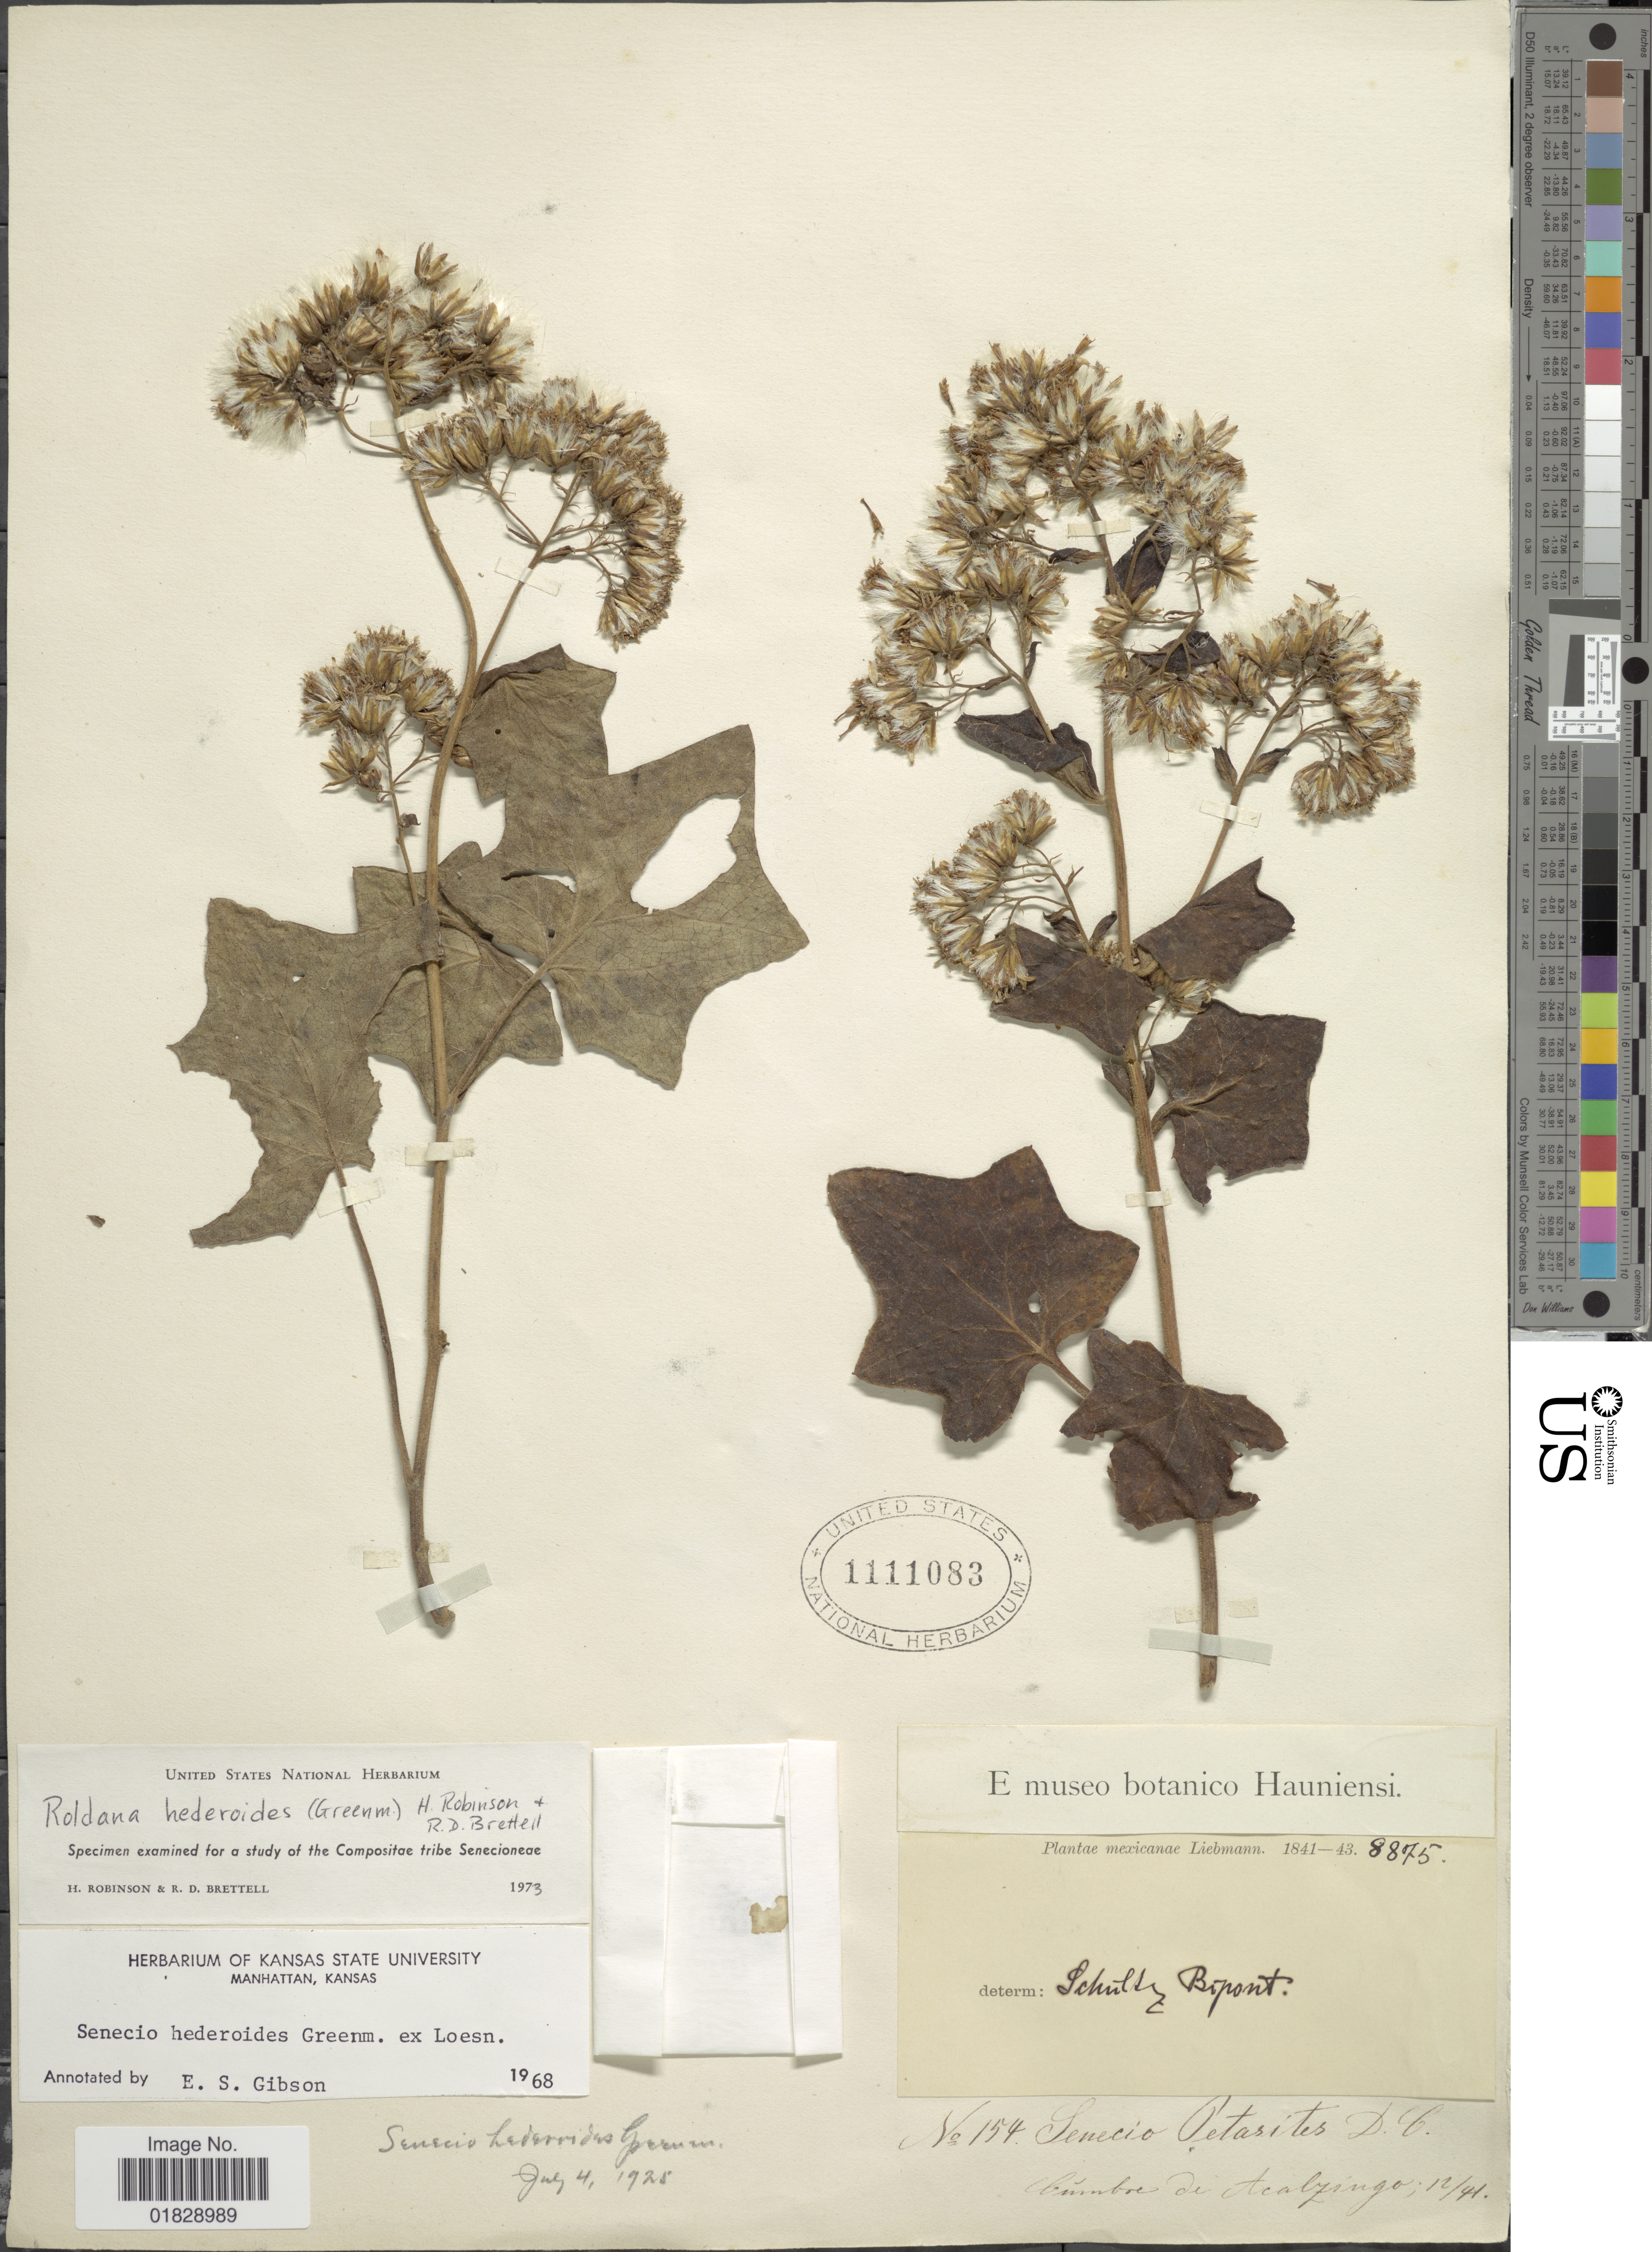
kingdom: Plantae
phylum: Tracheophyta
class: Magnoliopsida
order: Asterales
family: Asteraceae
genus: Roldana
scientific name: Roldana oaxacana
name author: (Hemsl.) H. Rob. & Brettell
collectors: Liebmann, --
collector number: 154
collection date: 1841-12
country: Mexico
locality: Cumbre de Acalzingo.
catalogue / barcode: US 1111083